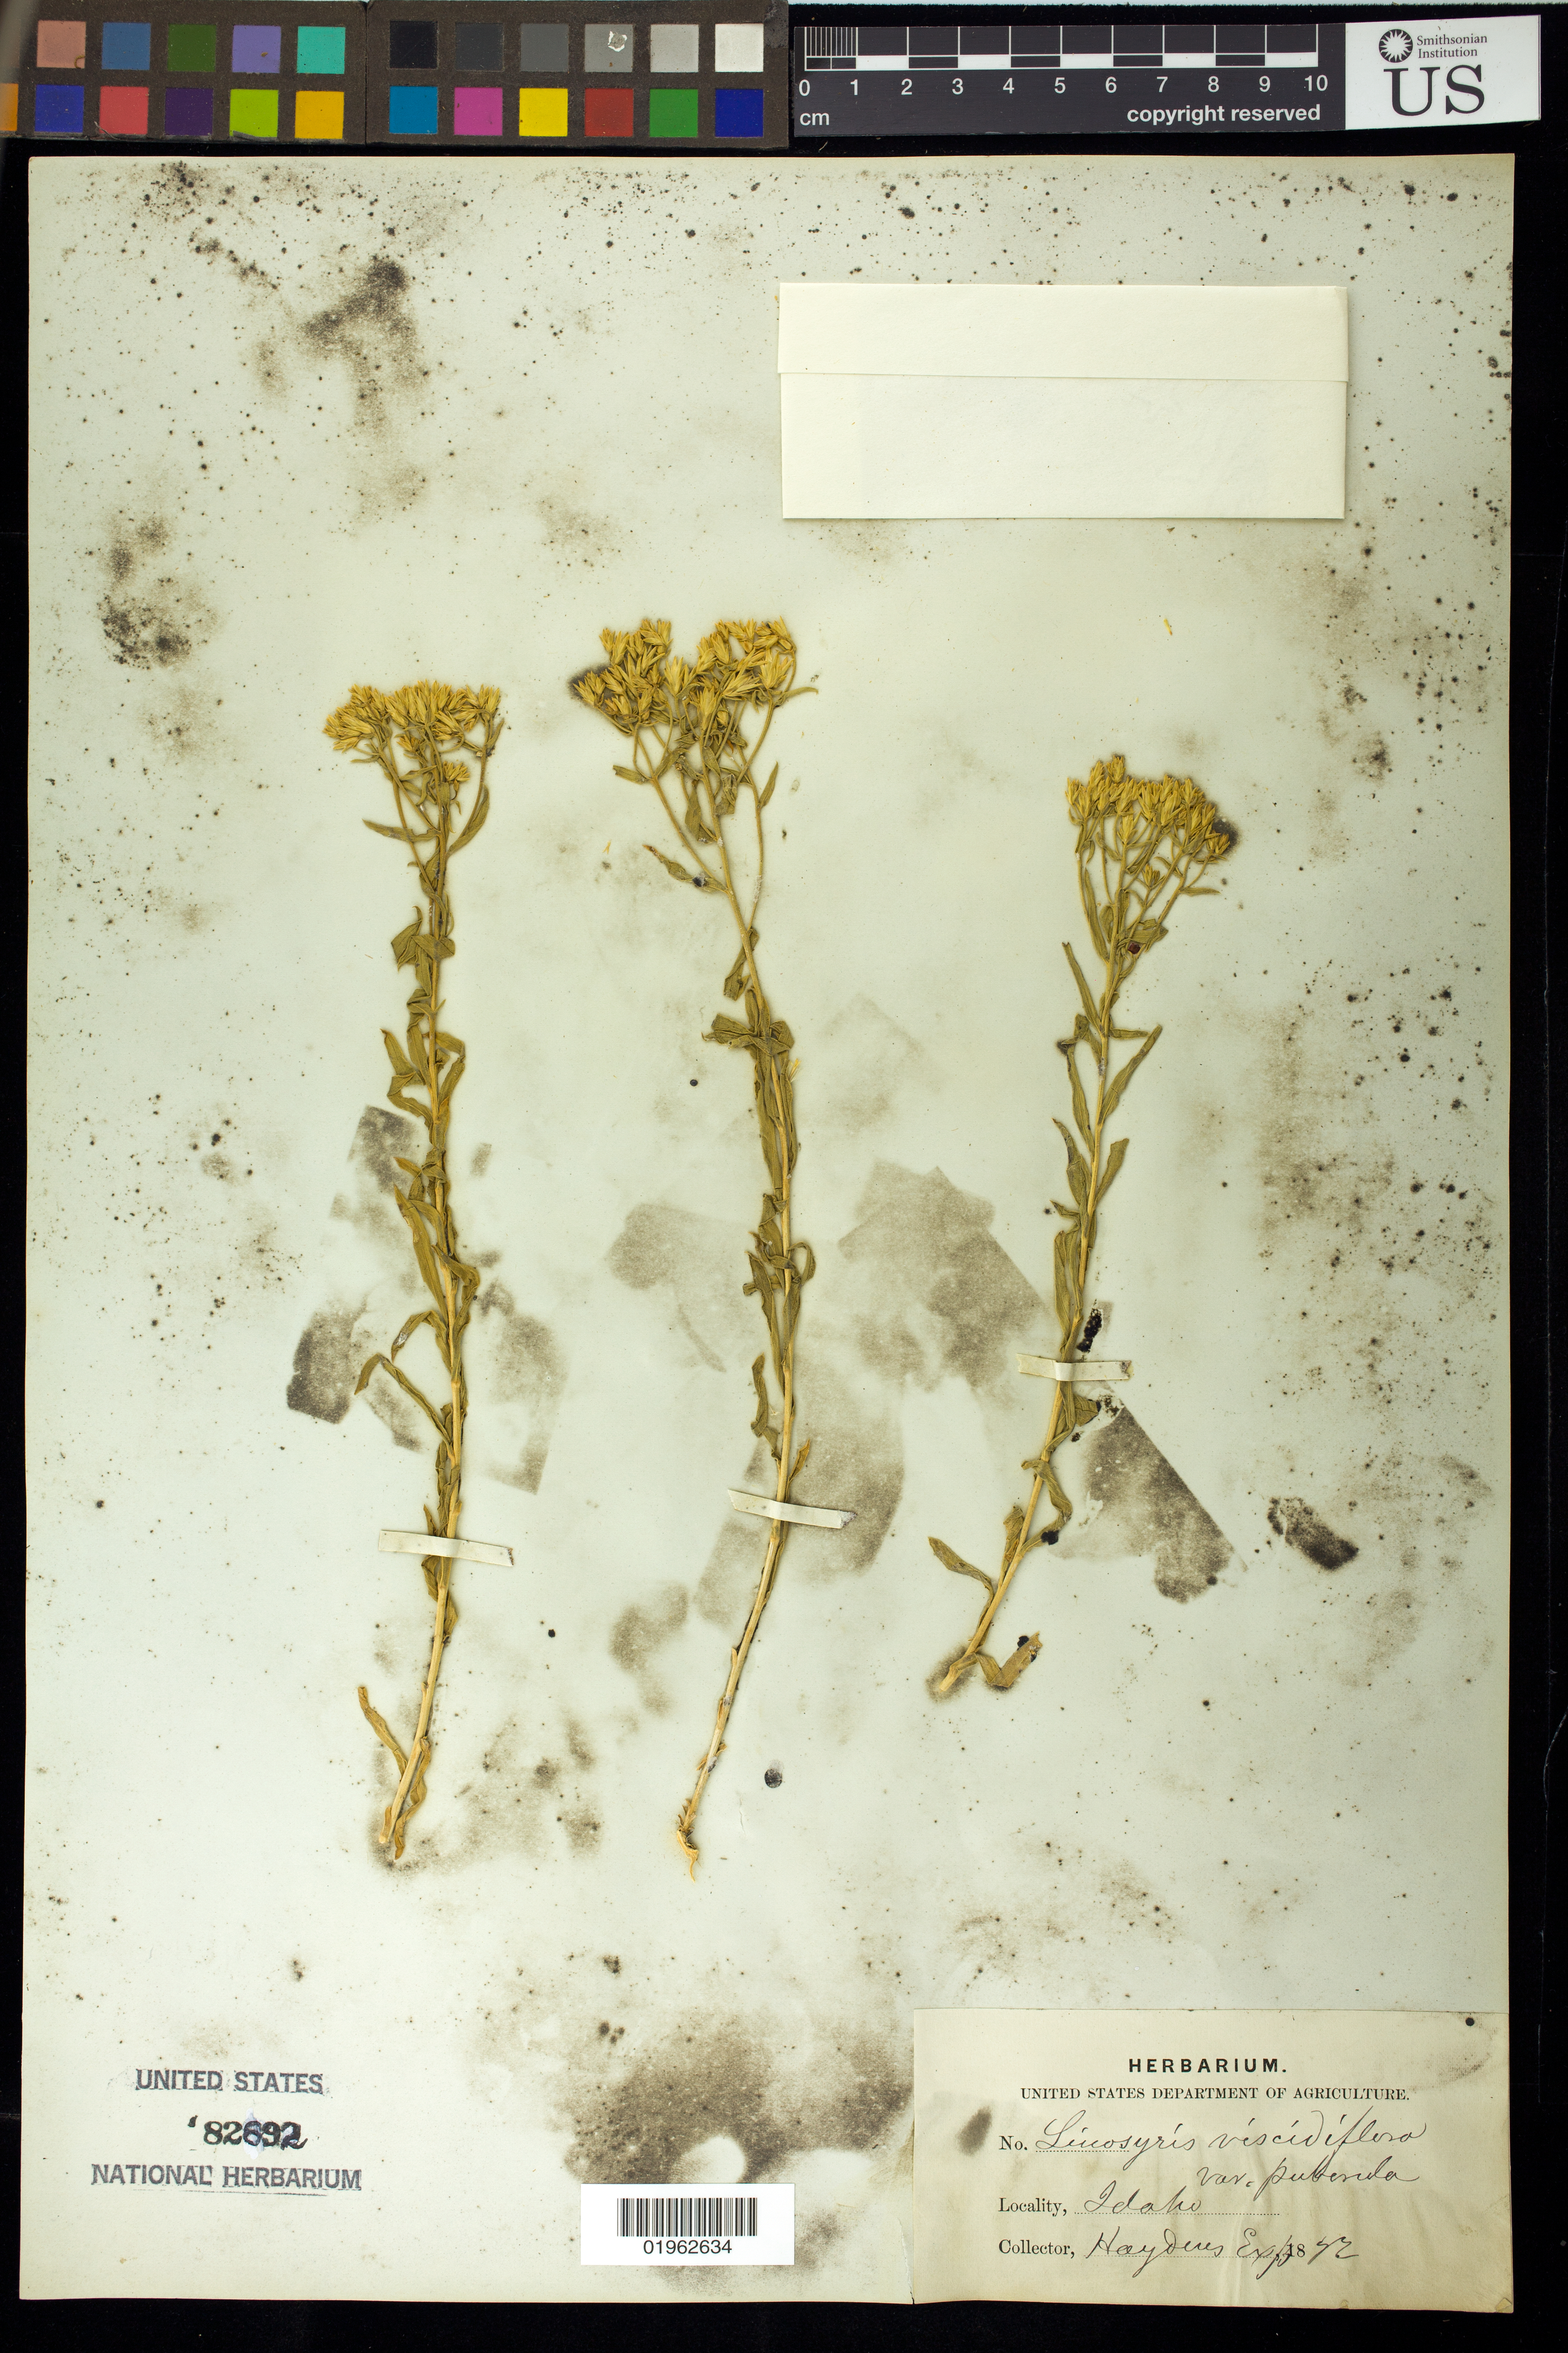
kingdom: Plantae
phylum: Tracheophyta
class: Magnoliopsida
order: Asterales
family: Asteraceae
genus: Linosyris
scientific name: Linosyris viscidiflora var. puberula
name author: D.C. Eaton in C. King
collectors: Hayden Exped.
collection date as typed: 1872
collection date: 1872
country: United States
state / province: Idaho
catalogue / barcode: US 82692